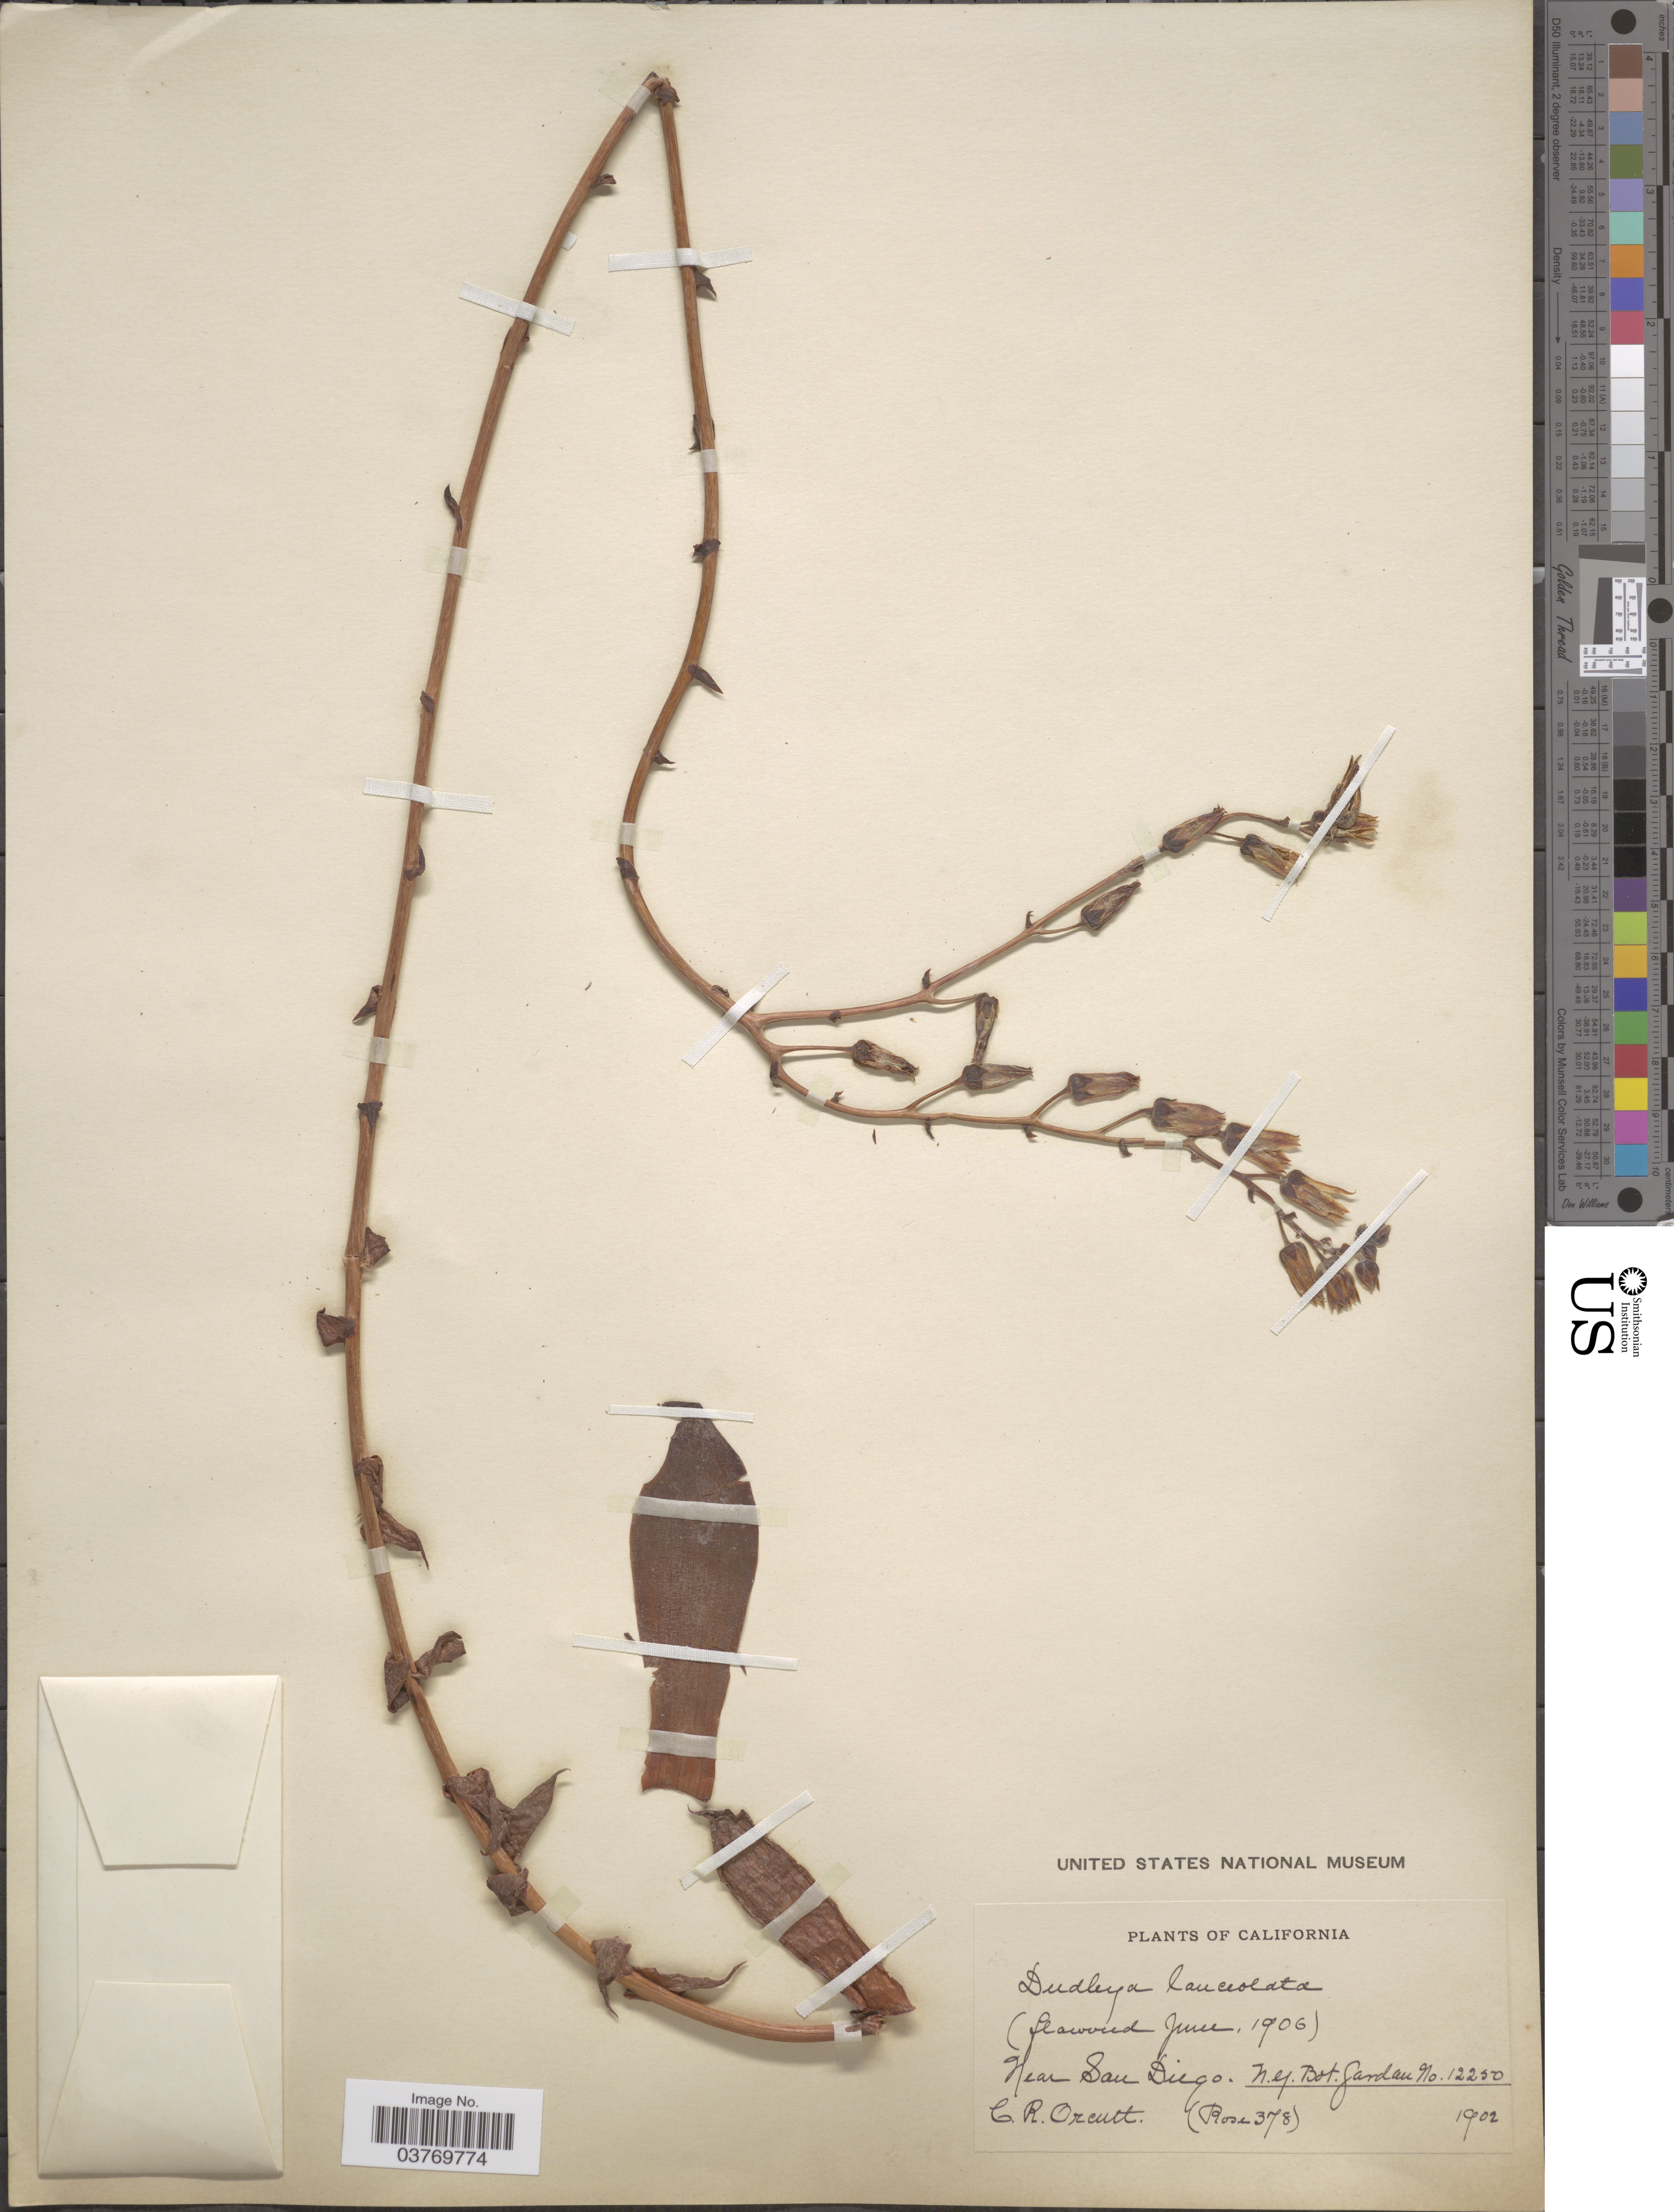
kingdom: Plantae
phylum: Tracheophyta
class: Magnoliopsida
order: Saxifragales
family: Crassulaceae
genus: Dudleya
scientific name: Dudleya lanceolata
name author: (Nutt.) Britton & Rose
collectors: C. R. Orcutt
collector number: Rose378?/12250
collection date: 1902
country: United States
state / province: New York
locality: Near San Diego. [unsure placement] N. Y. Bot. Garden.